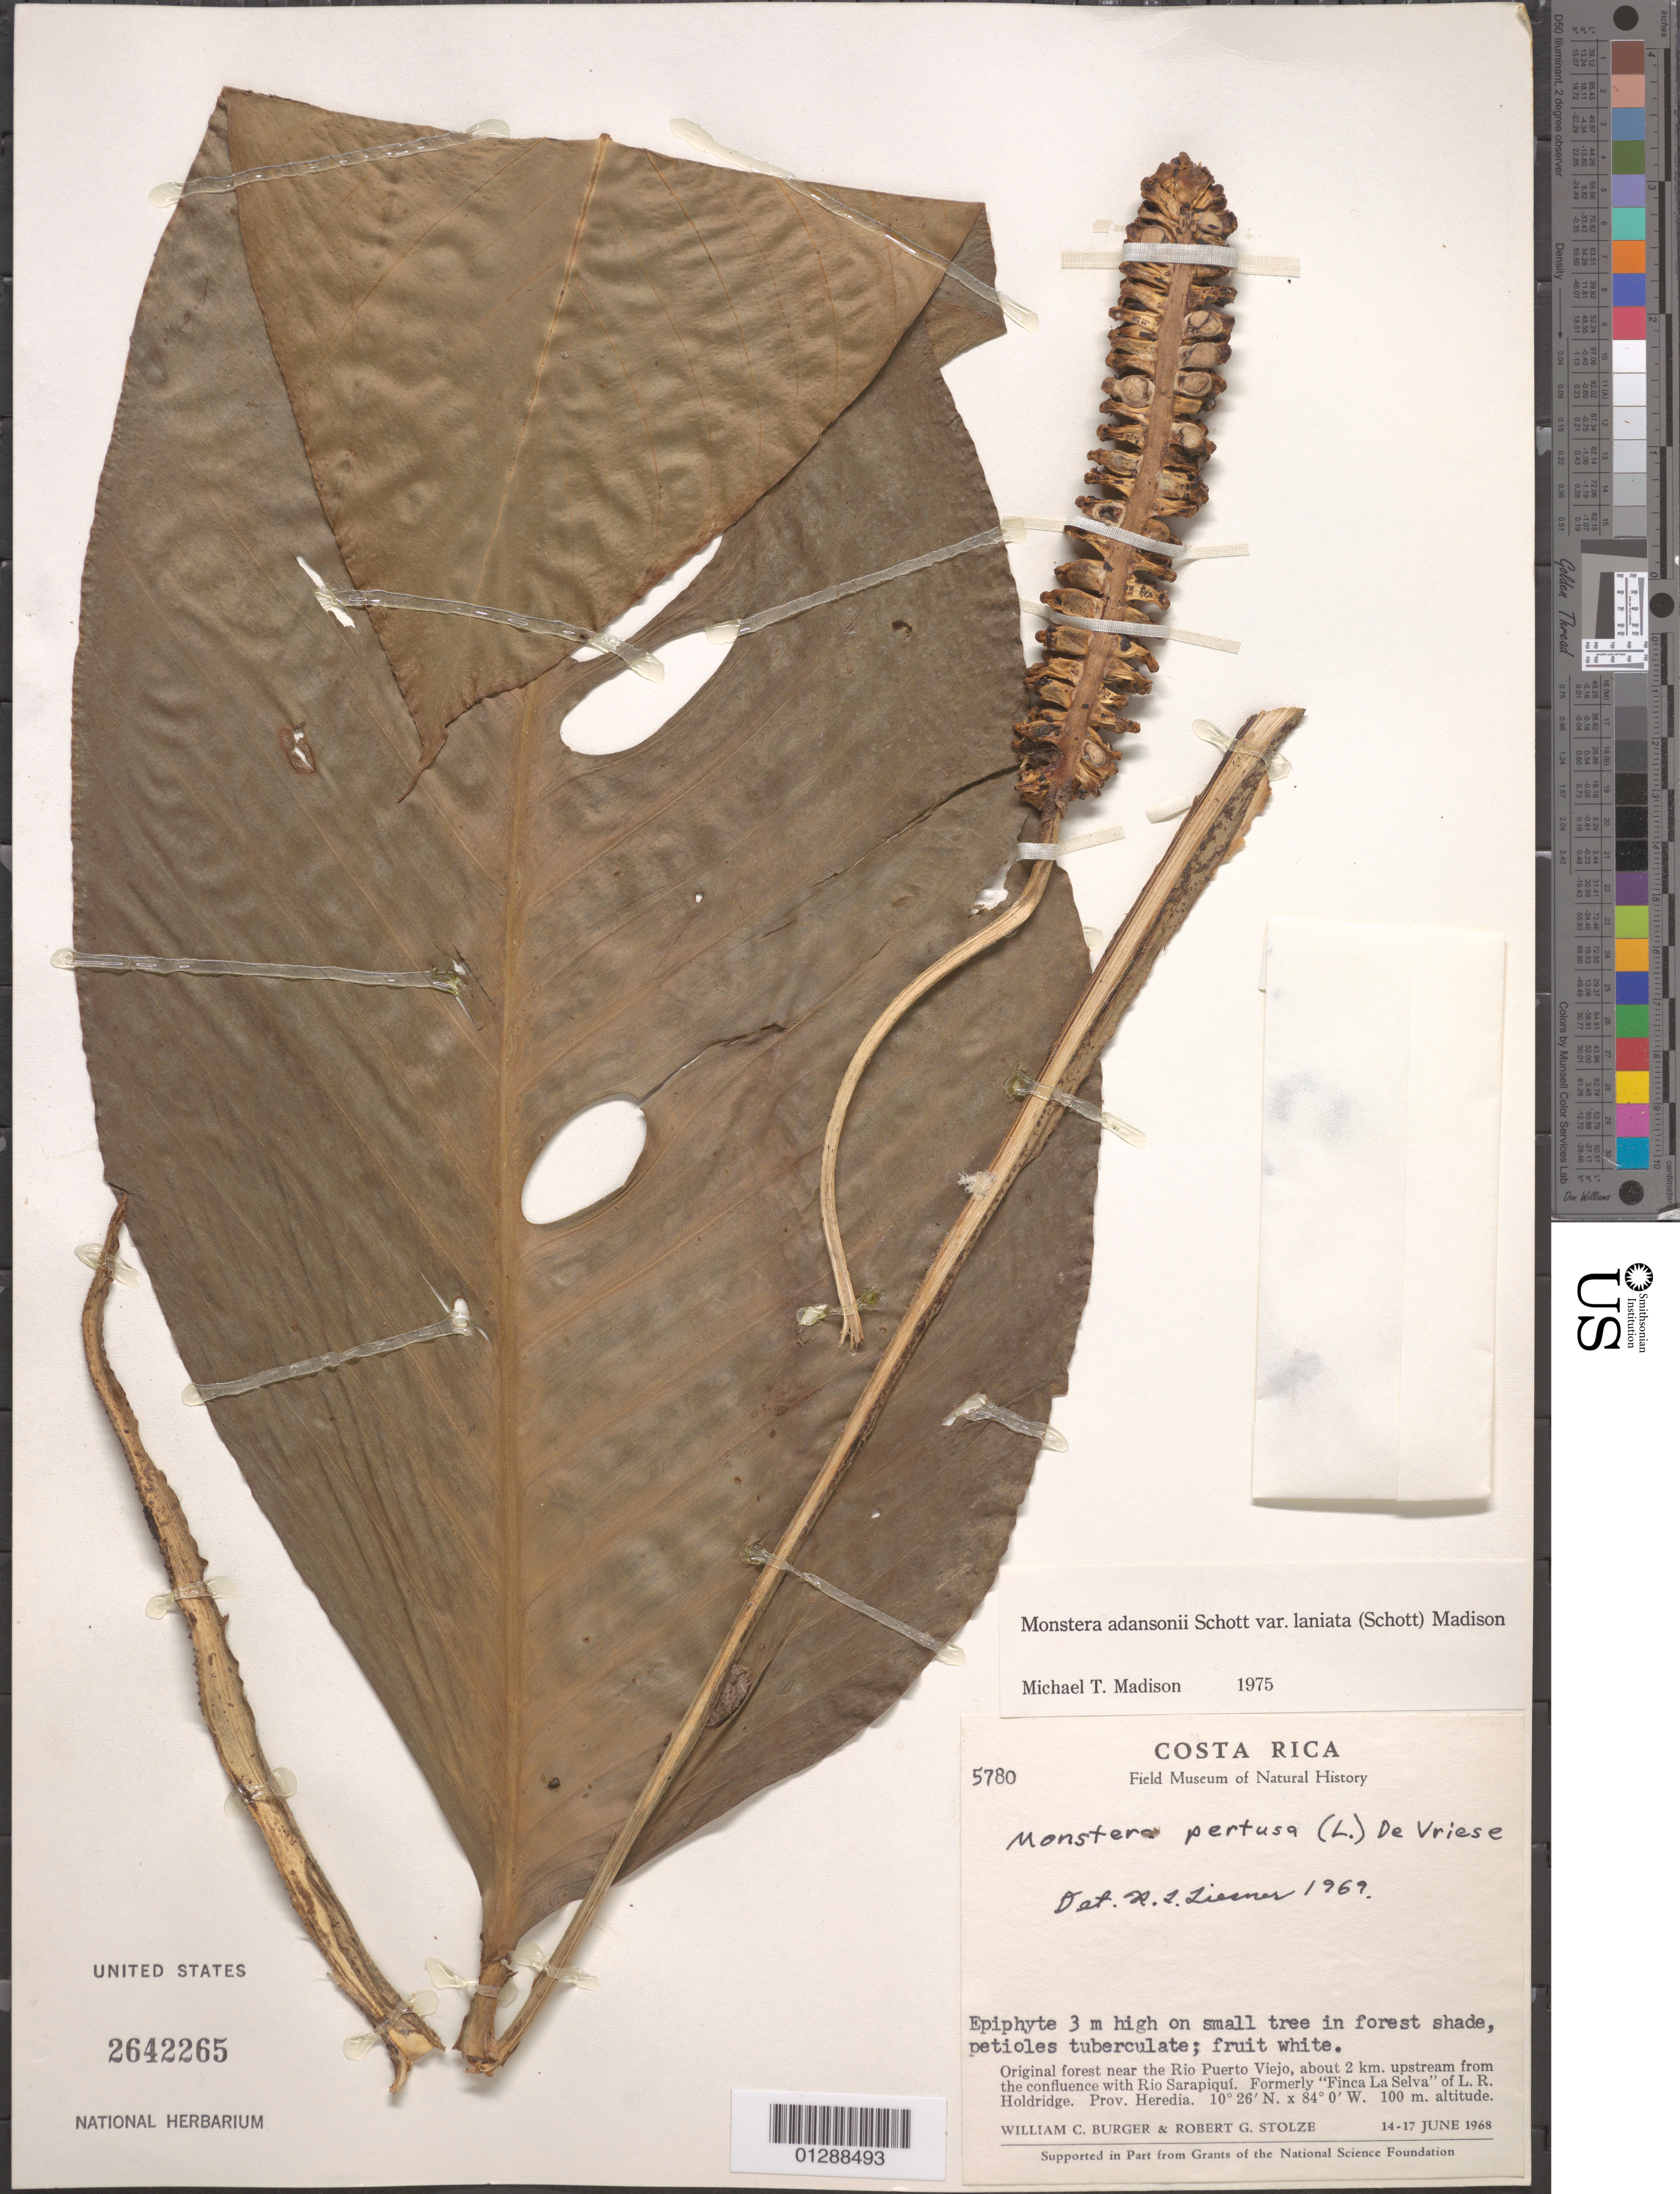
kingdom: Plantae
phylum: Tracheophyta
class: Liliopsida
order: Alismatales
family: Araceae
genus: Monstera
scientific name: Monstera adansonii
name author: Schott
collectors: W. Burger & R. G. Stolze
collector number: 5780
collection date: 1968-06-14/1968-06-17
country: Costa Rica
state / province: Heredia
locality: Original forest near the Rio Puerto Viejo, about 2 km. upstream from the confluence with Rio Sarapiquí. Formerly "Finca La Selva" of L.R. Holdridge.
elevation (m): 100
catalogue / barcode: US 2642265